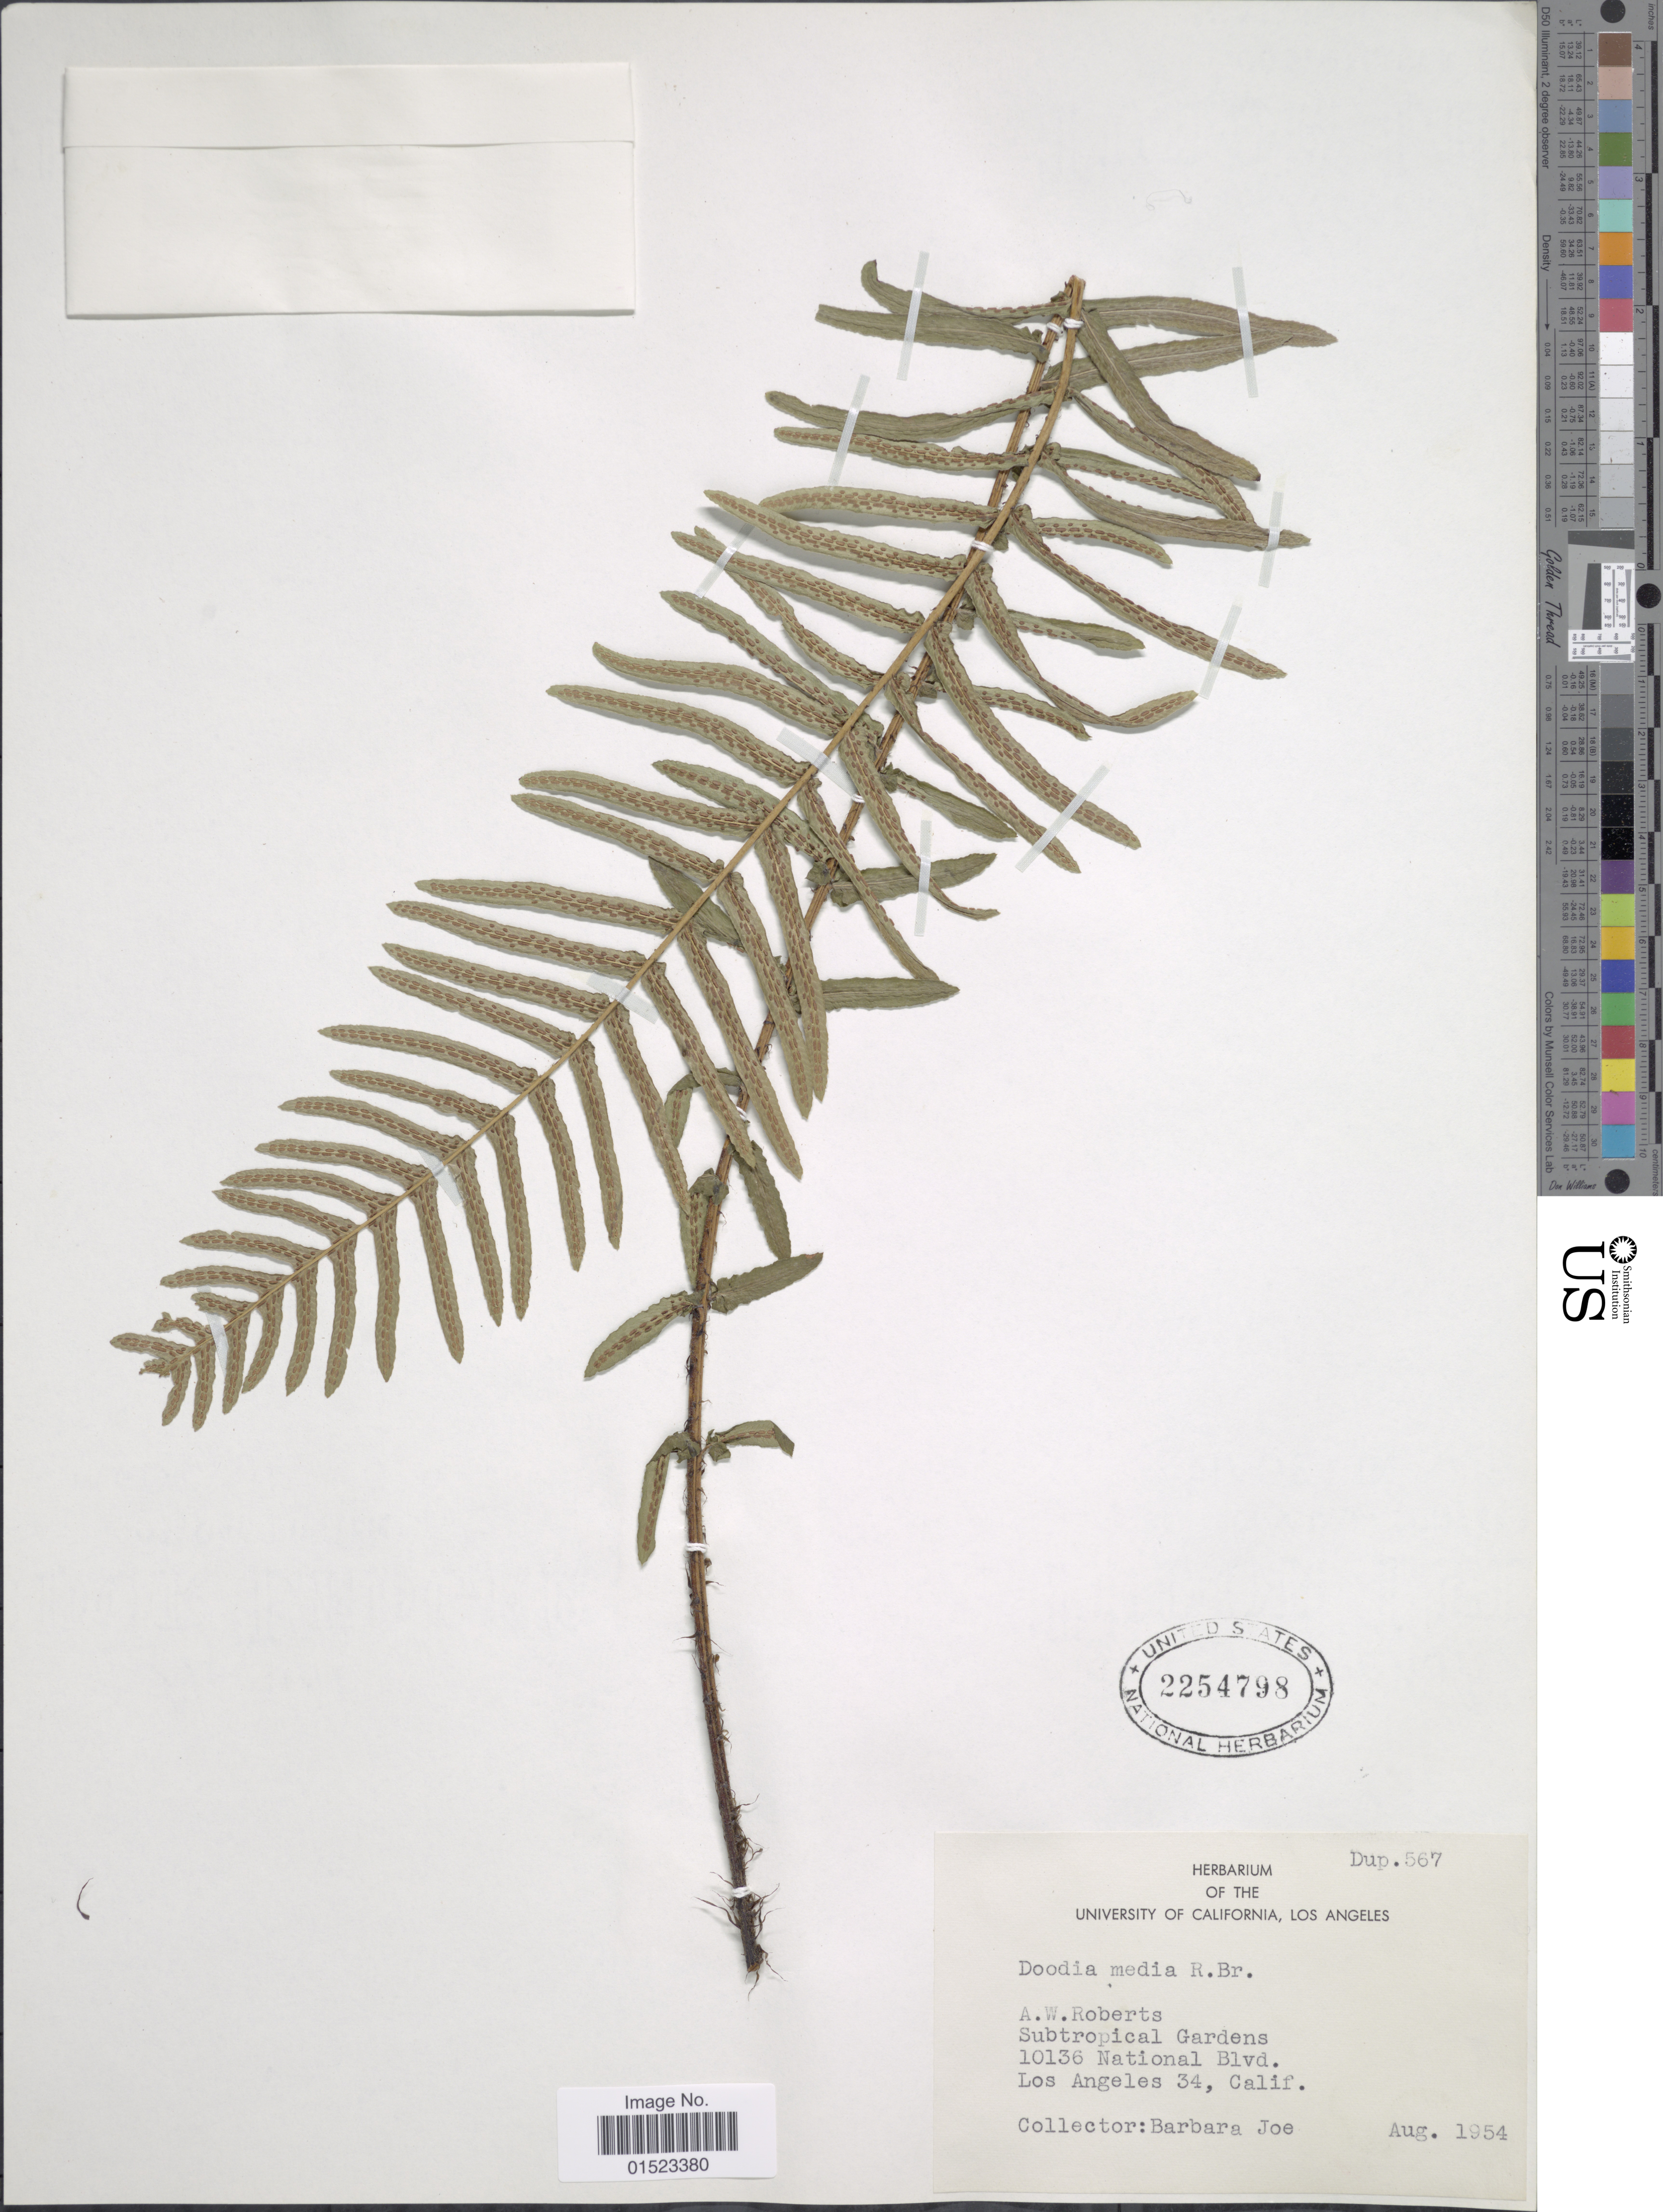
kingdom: Plantae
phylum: Tracheophyta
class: Polypodiopsida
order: Polypodiales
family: Blechnaceae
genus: Blechnum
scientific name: Blechnum medium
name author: (R. Br.) Christenh.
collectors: B. Joe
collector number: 567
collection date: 1954-08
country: United States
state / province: California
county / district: Los Angeles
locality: A.W. Roberts, Subtropical Gardens, 10136 National Blvd., Los Angeles 34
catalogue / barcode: US 2254798